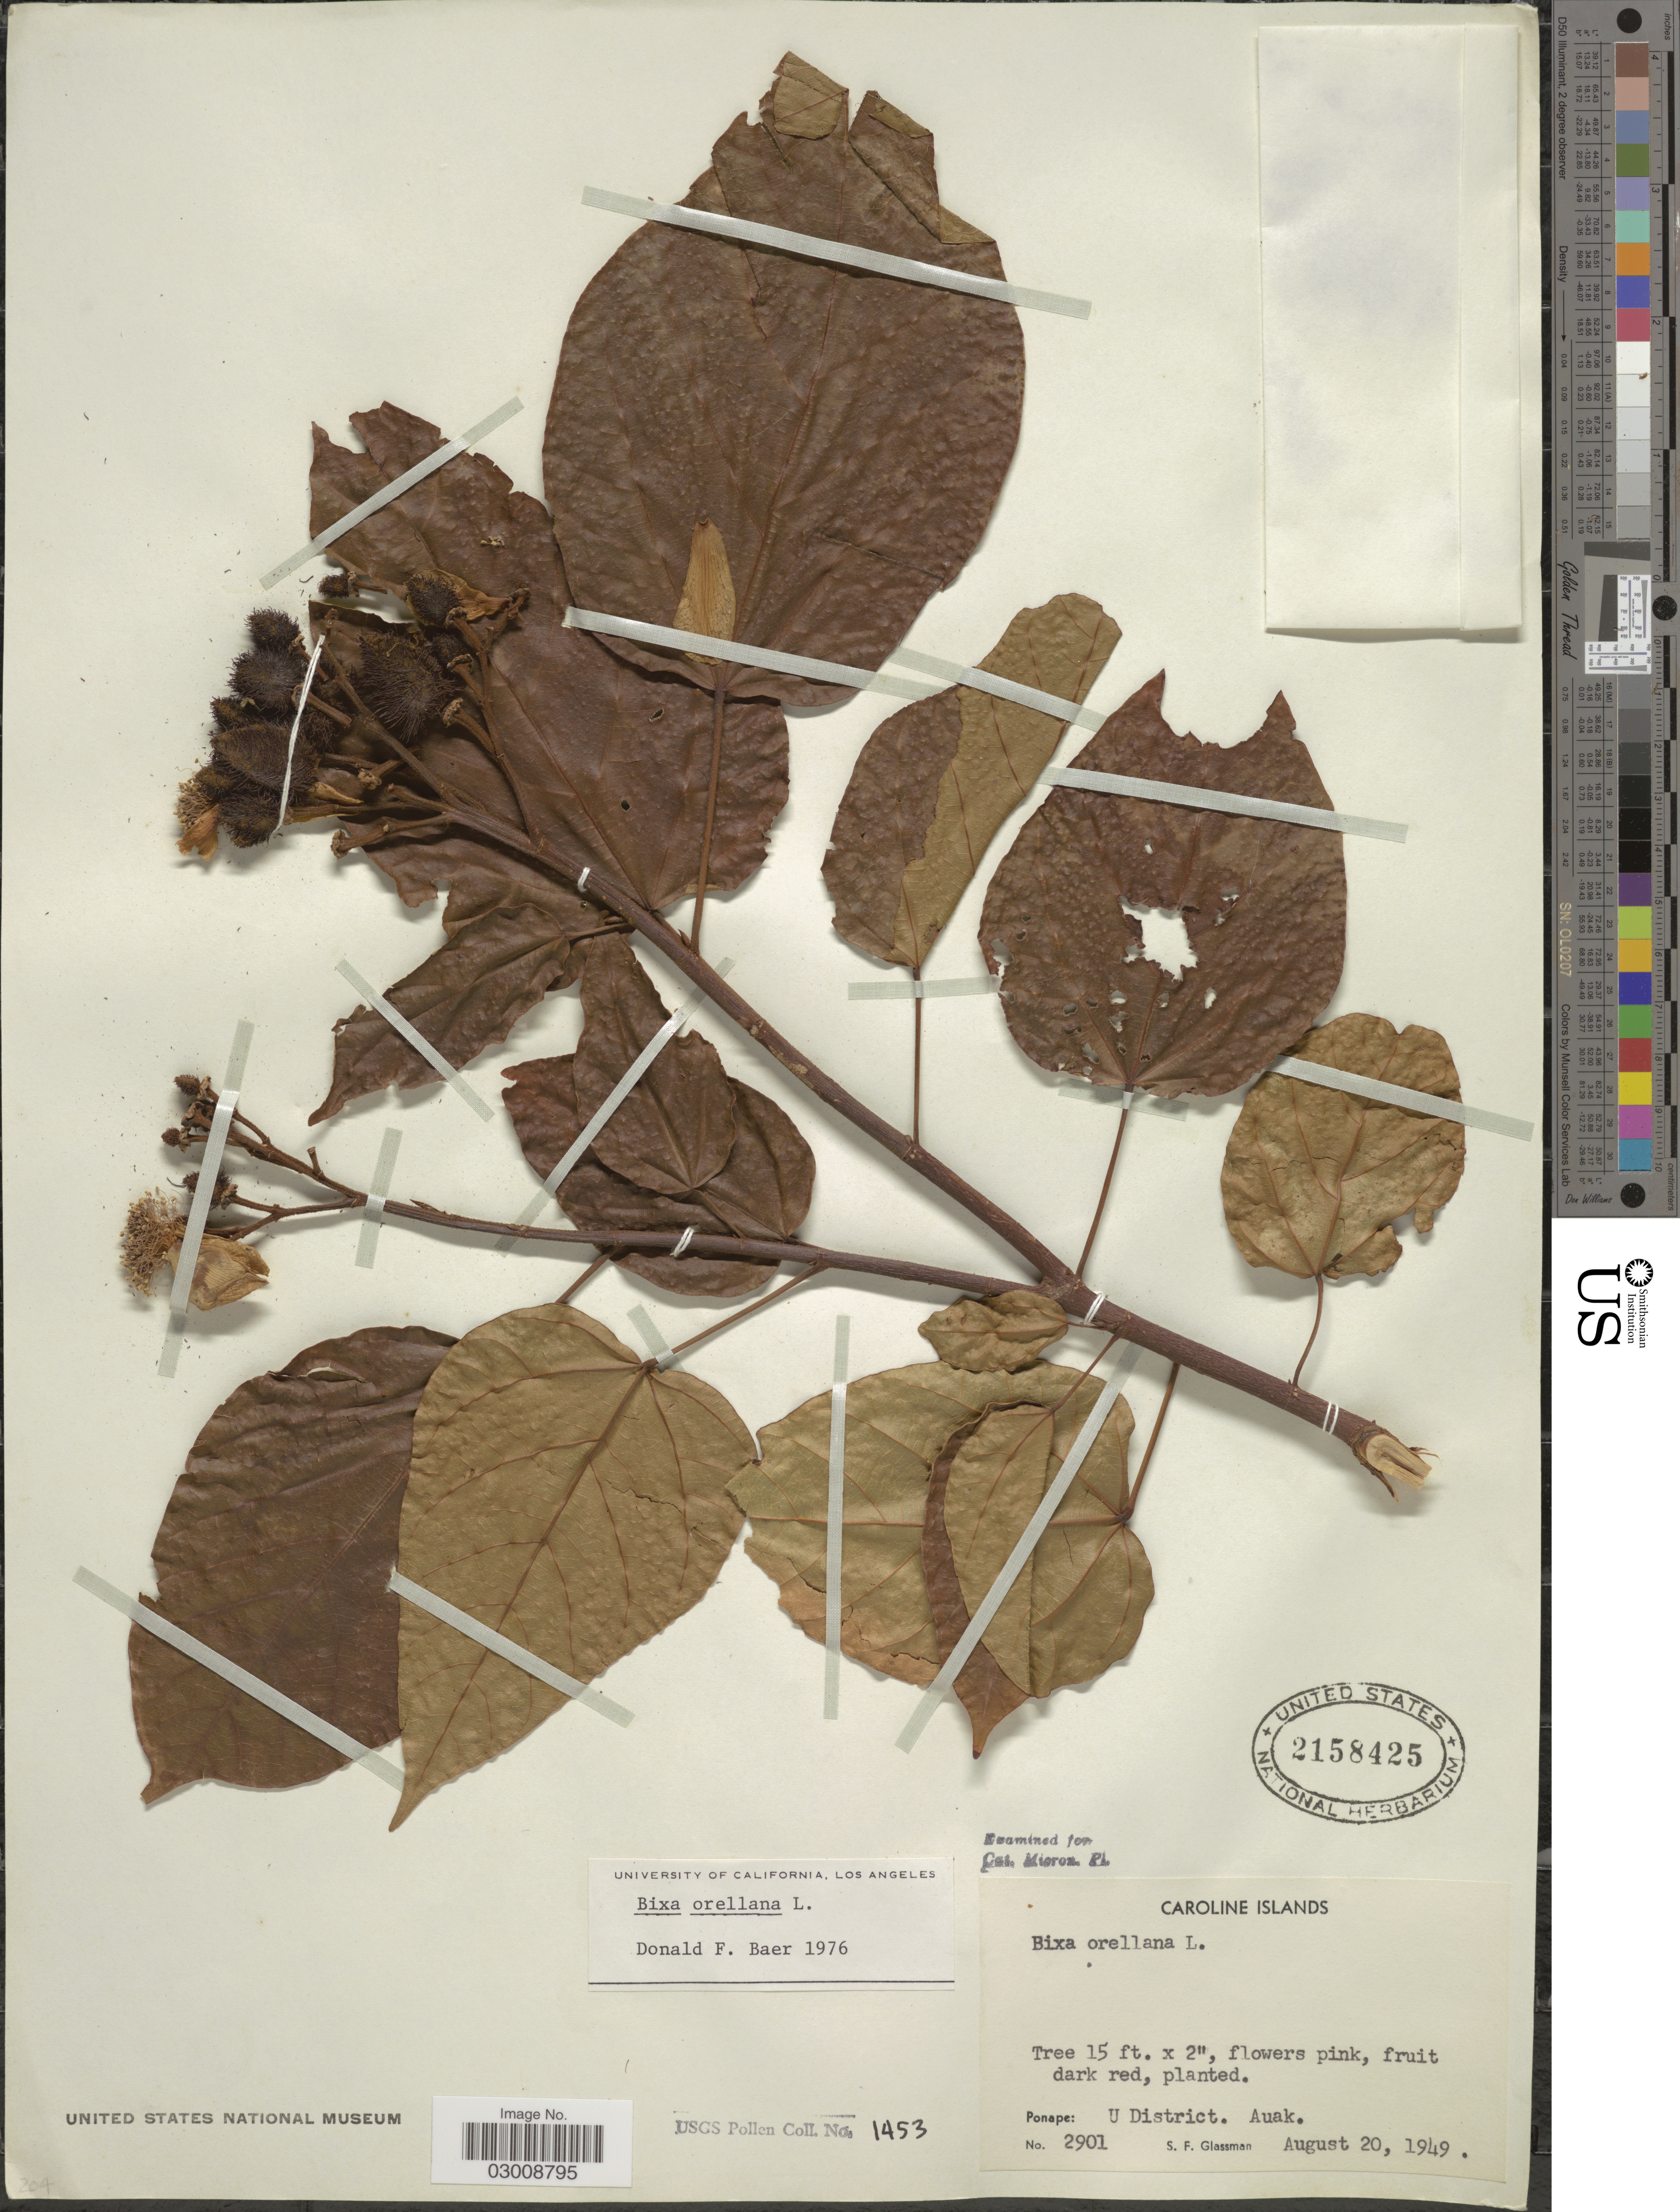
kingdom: Plantae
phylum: Tracheophyta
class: Magnoliopsida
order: Malvales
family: Bixaceae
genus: Bixa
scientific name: Bixa orellana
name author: L.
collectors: S. F. Glassman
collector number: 2901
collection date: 1949-08-20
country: Micronesia, Federated States of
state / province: Pohnpei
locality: Caroline Islands. Ponape: U District. Auak.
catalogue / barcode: US 2158425